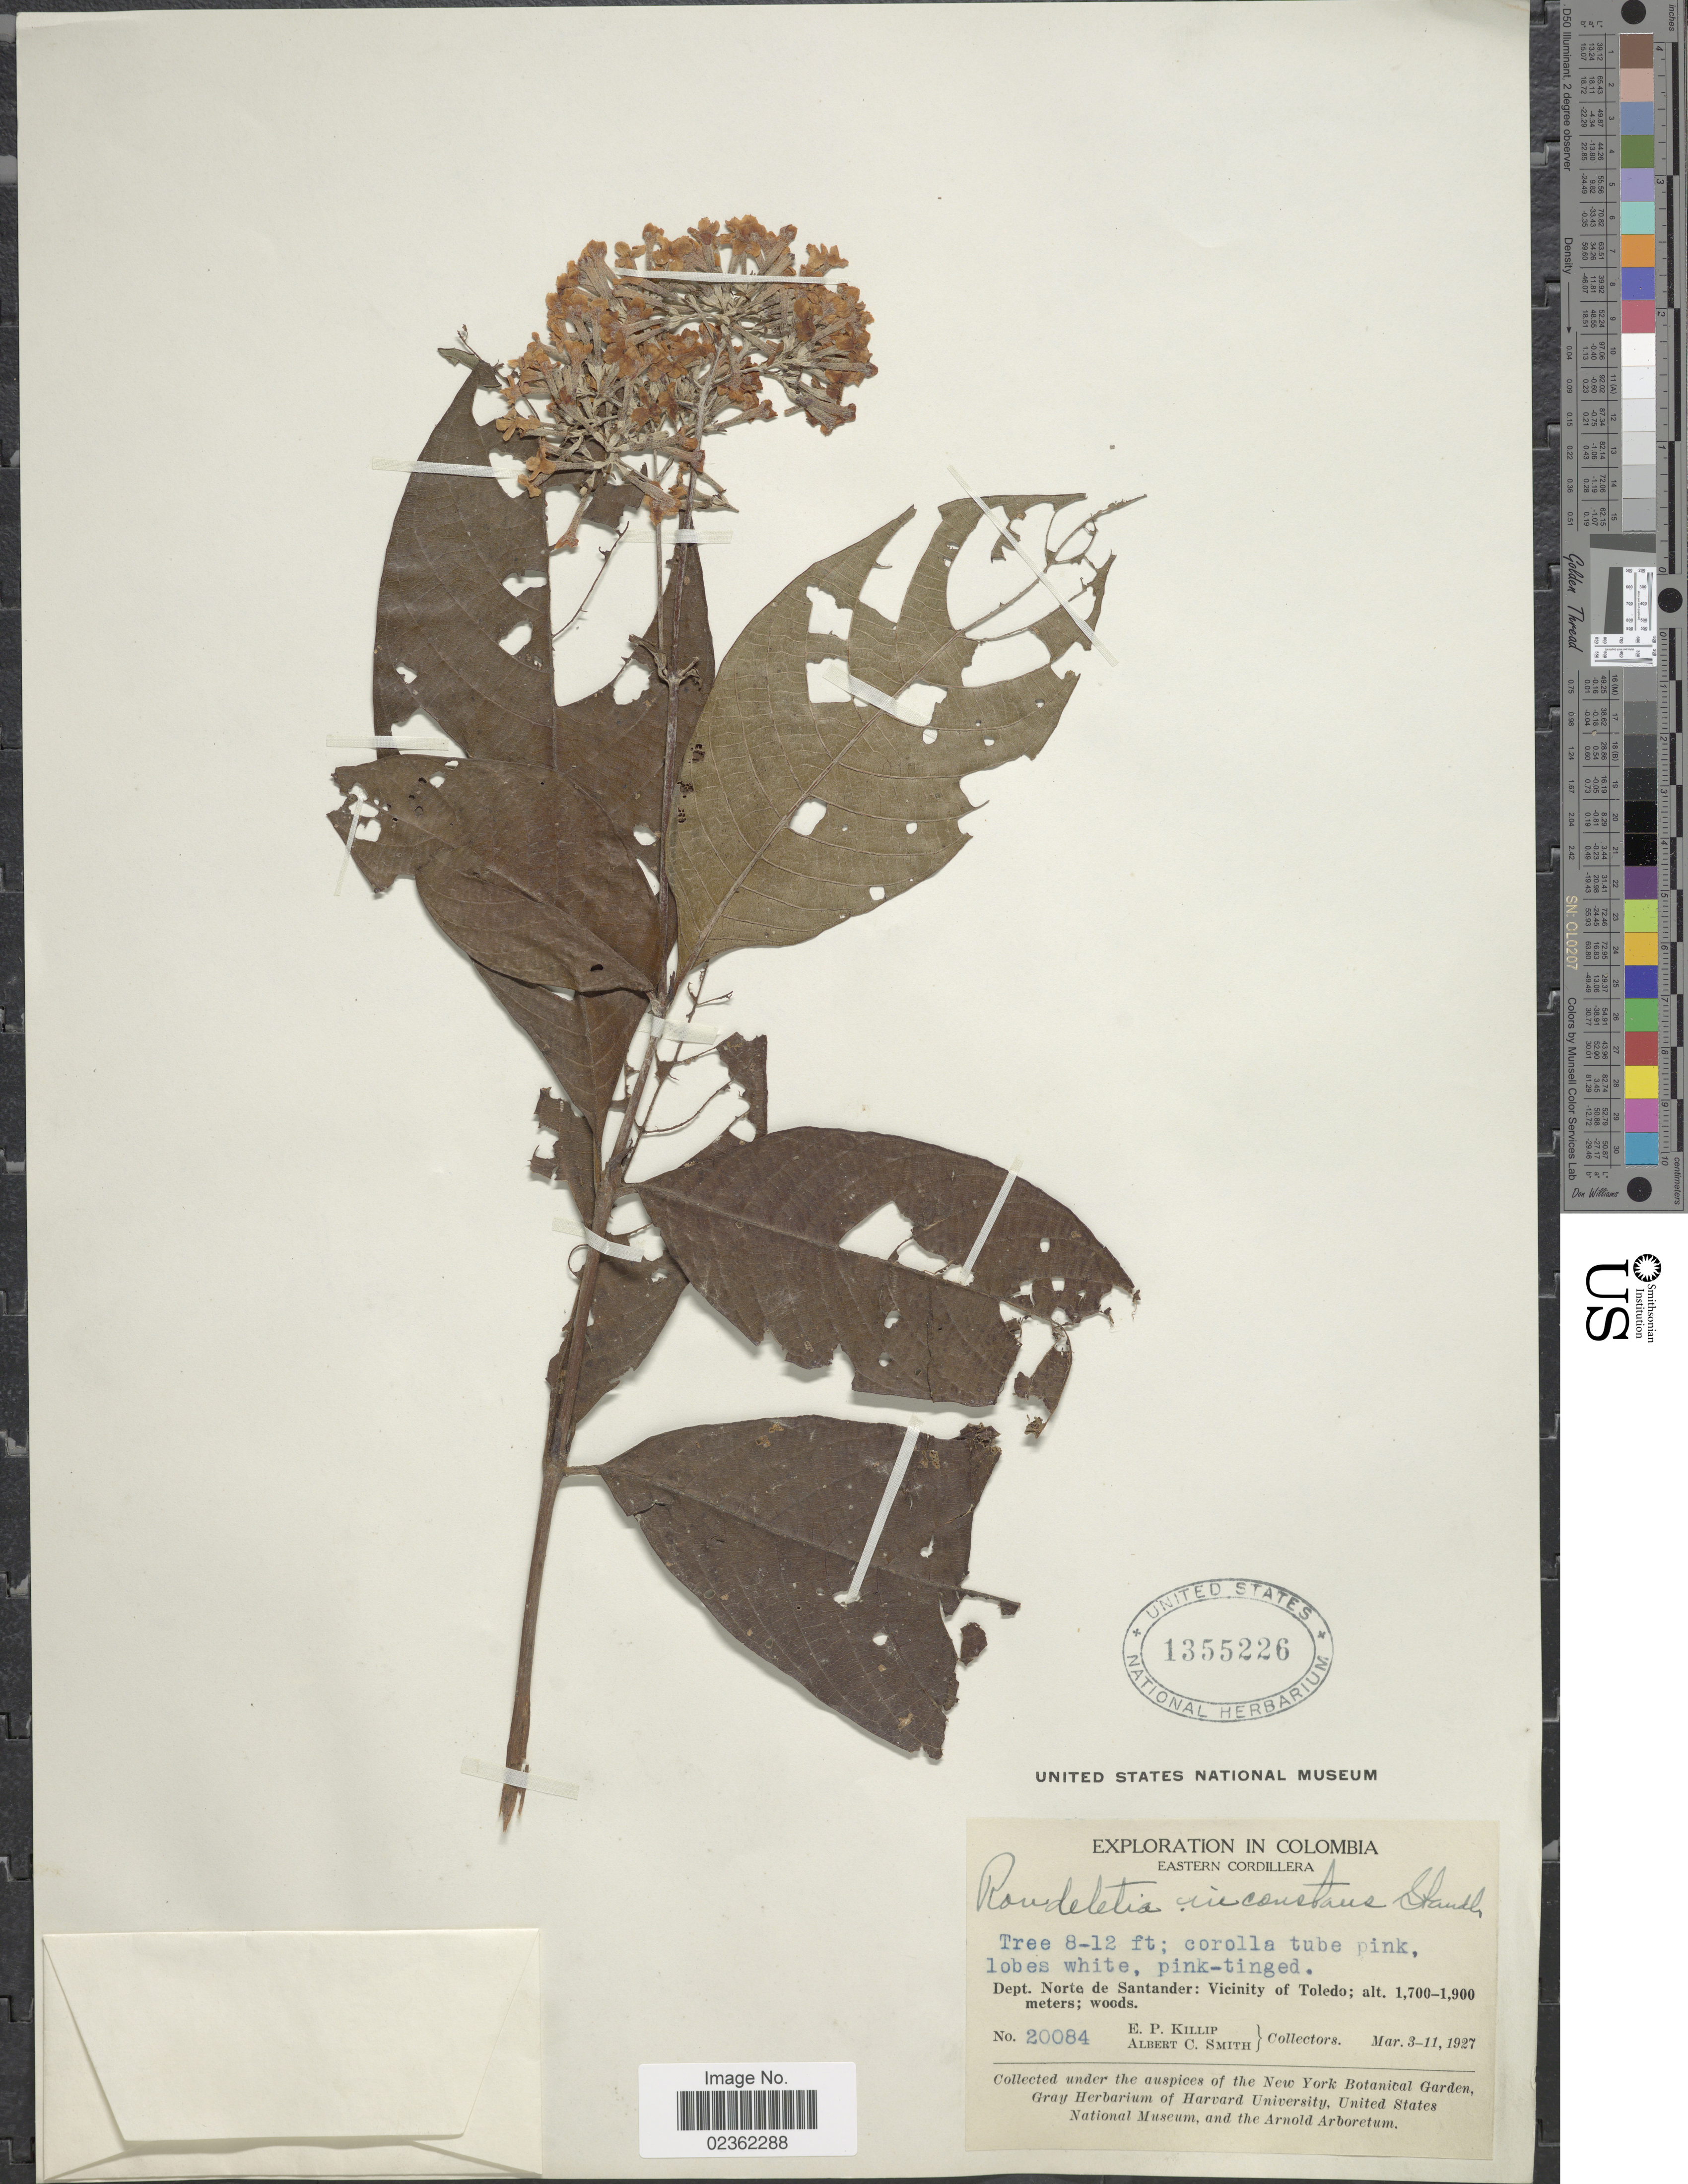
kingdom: Plantae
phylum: Tracheophyta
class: Magnoliopsida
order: Gentianales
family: Rubiaceae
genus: Rondeletia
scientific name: Rondeletia inconstans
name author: Standl.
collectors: E. P. Killip & A. C. Smith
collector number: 20084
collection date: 1927-03-03/1927-03-11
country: Colombia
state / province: Norte de Santander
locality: Eastern Cordillera, Vicinity of Toledo.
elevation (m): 1700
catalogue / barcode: US 1355226